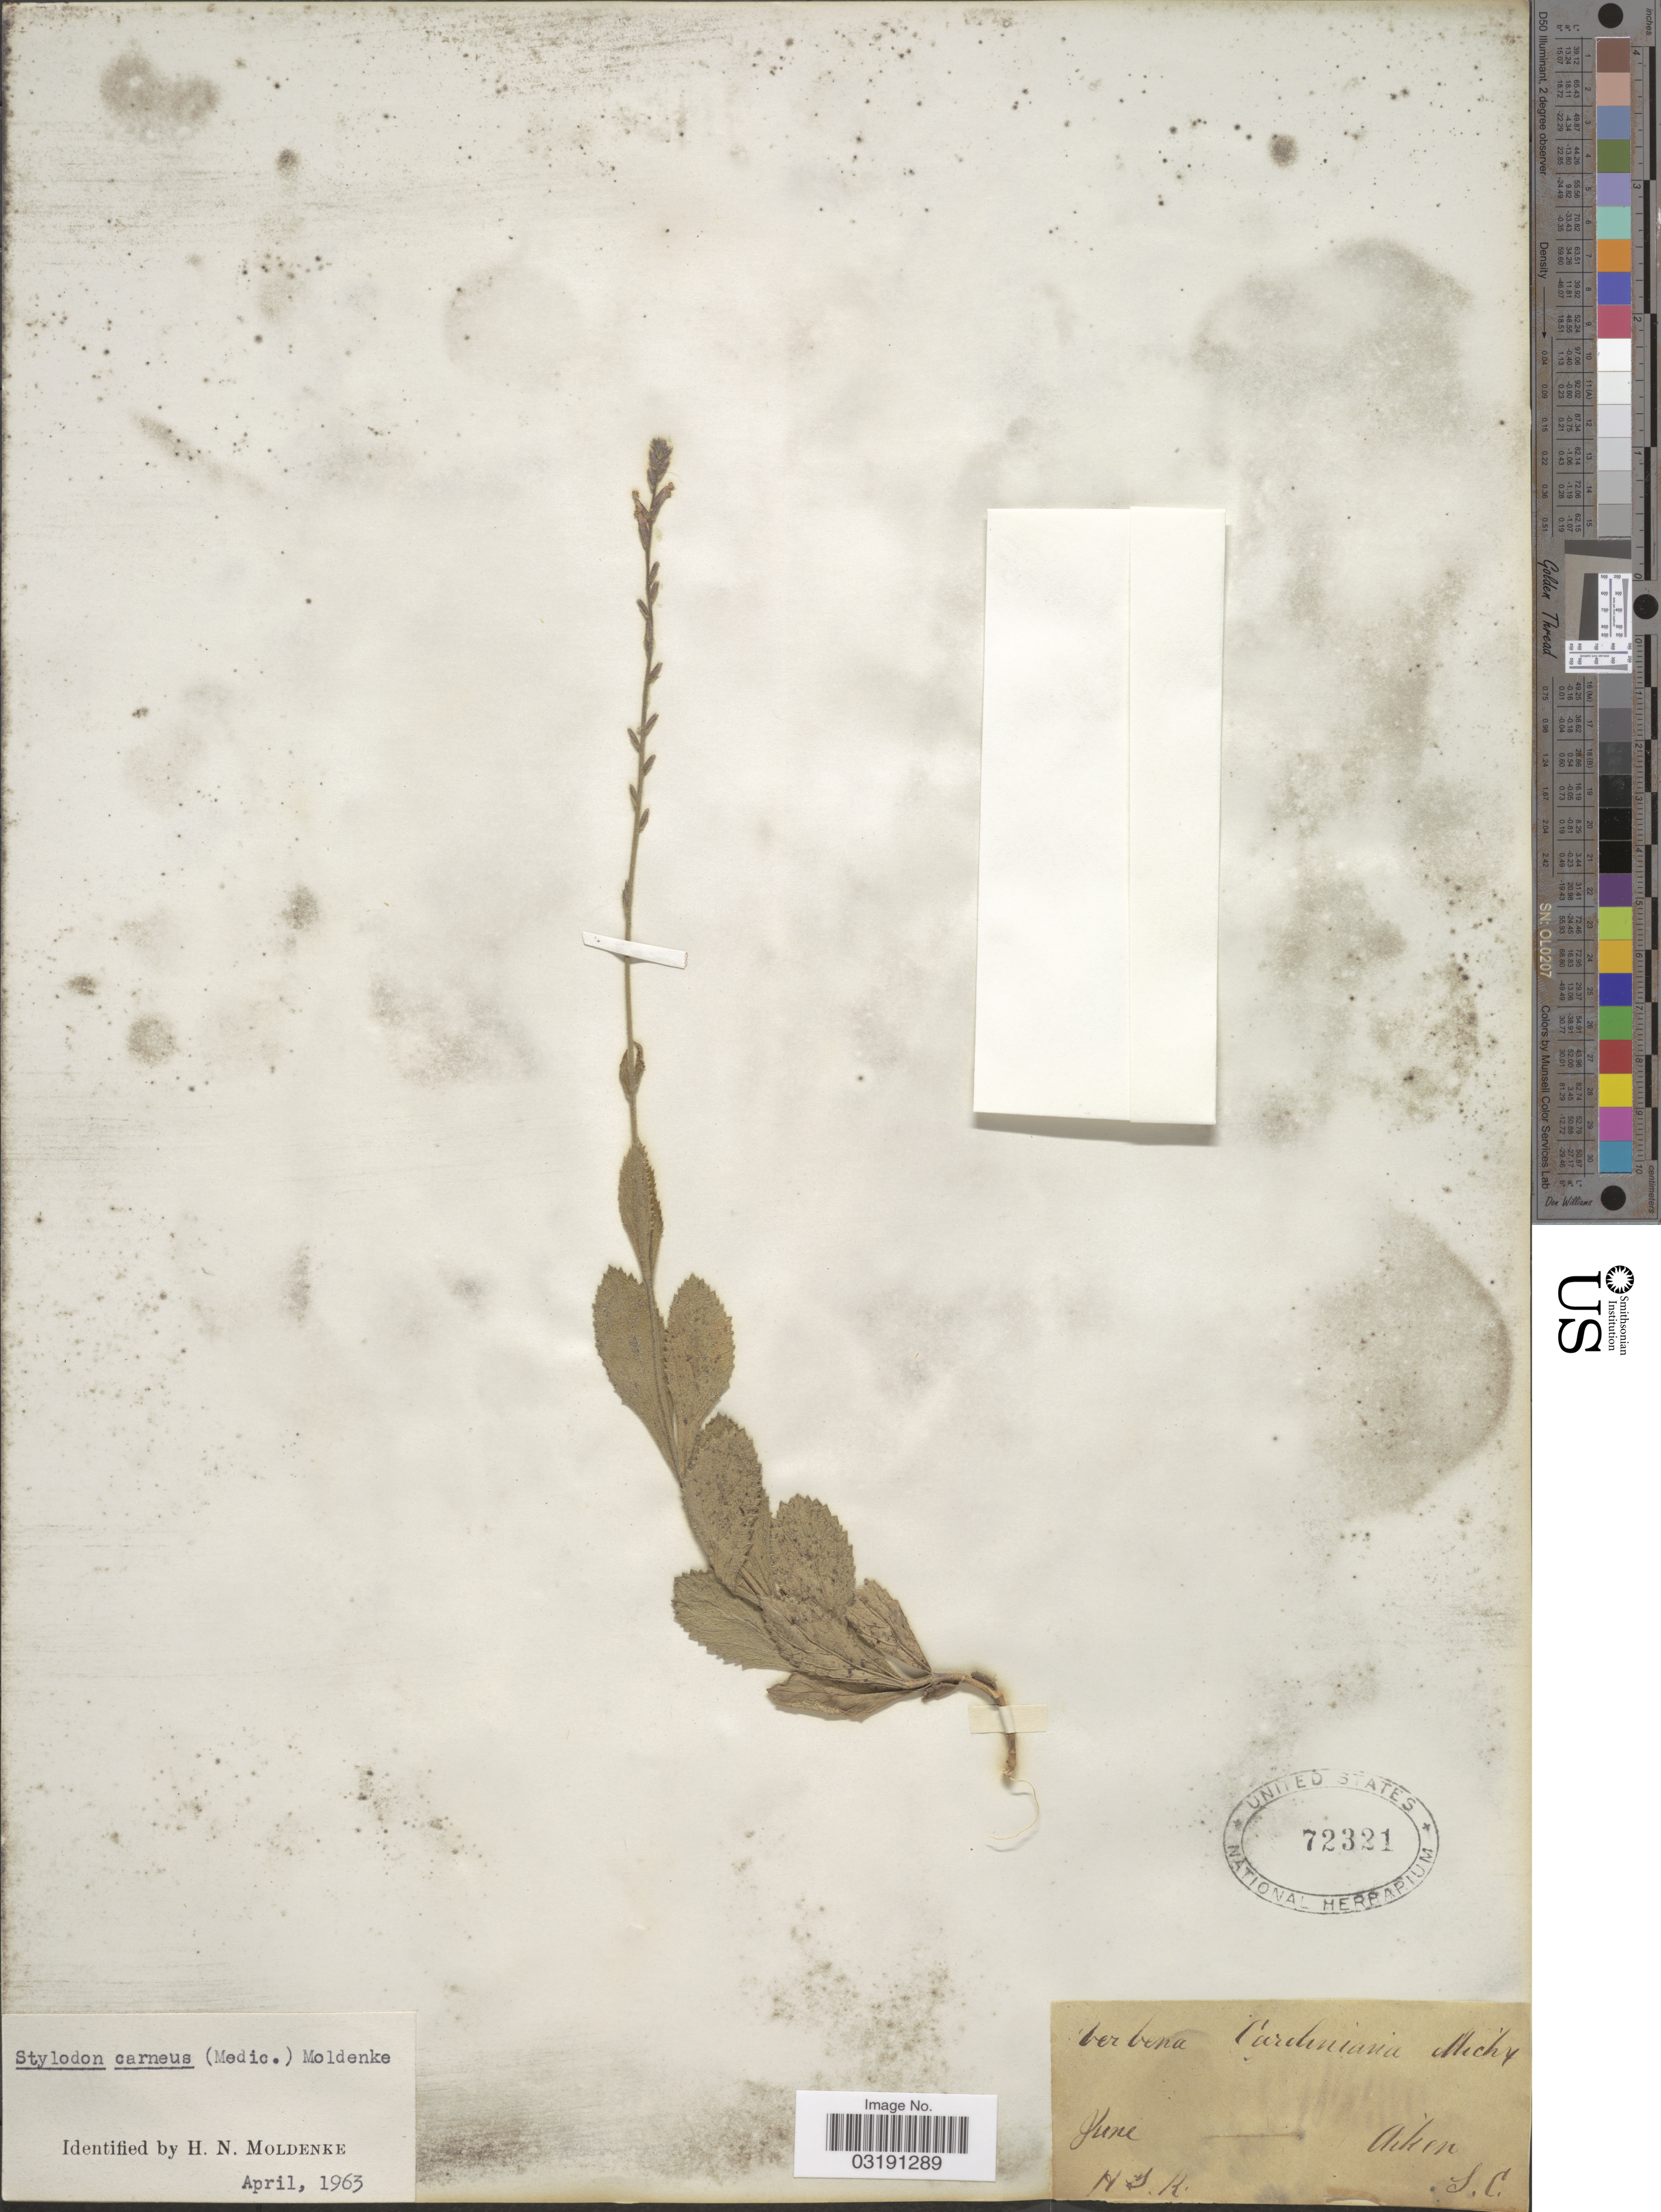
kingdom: Plantae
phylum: Tracheophyta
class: Magnoliopsida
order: Lamiales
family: Verbenaceae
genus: Verbena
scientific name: Verbena carnea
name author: Medik.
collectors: H. S. R.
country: United States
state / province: South Carolina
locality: Aiken. S. C.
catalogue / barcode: US 72321